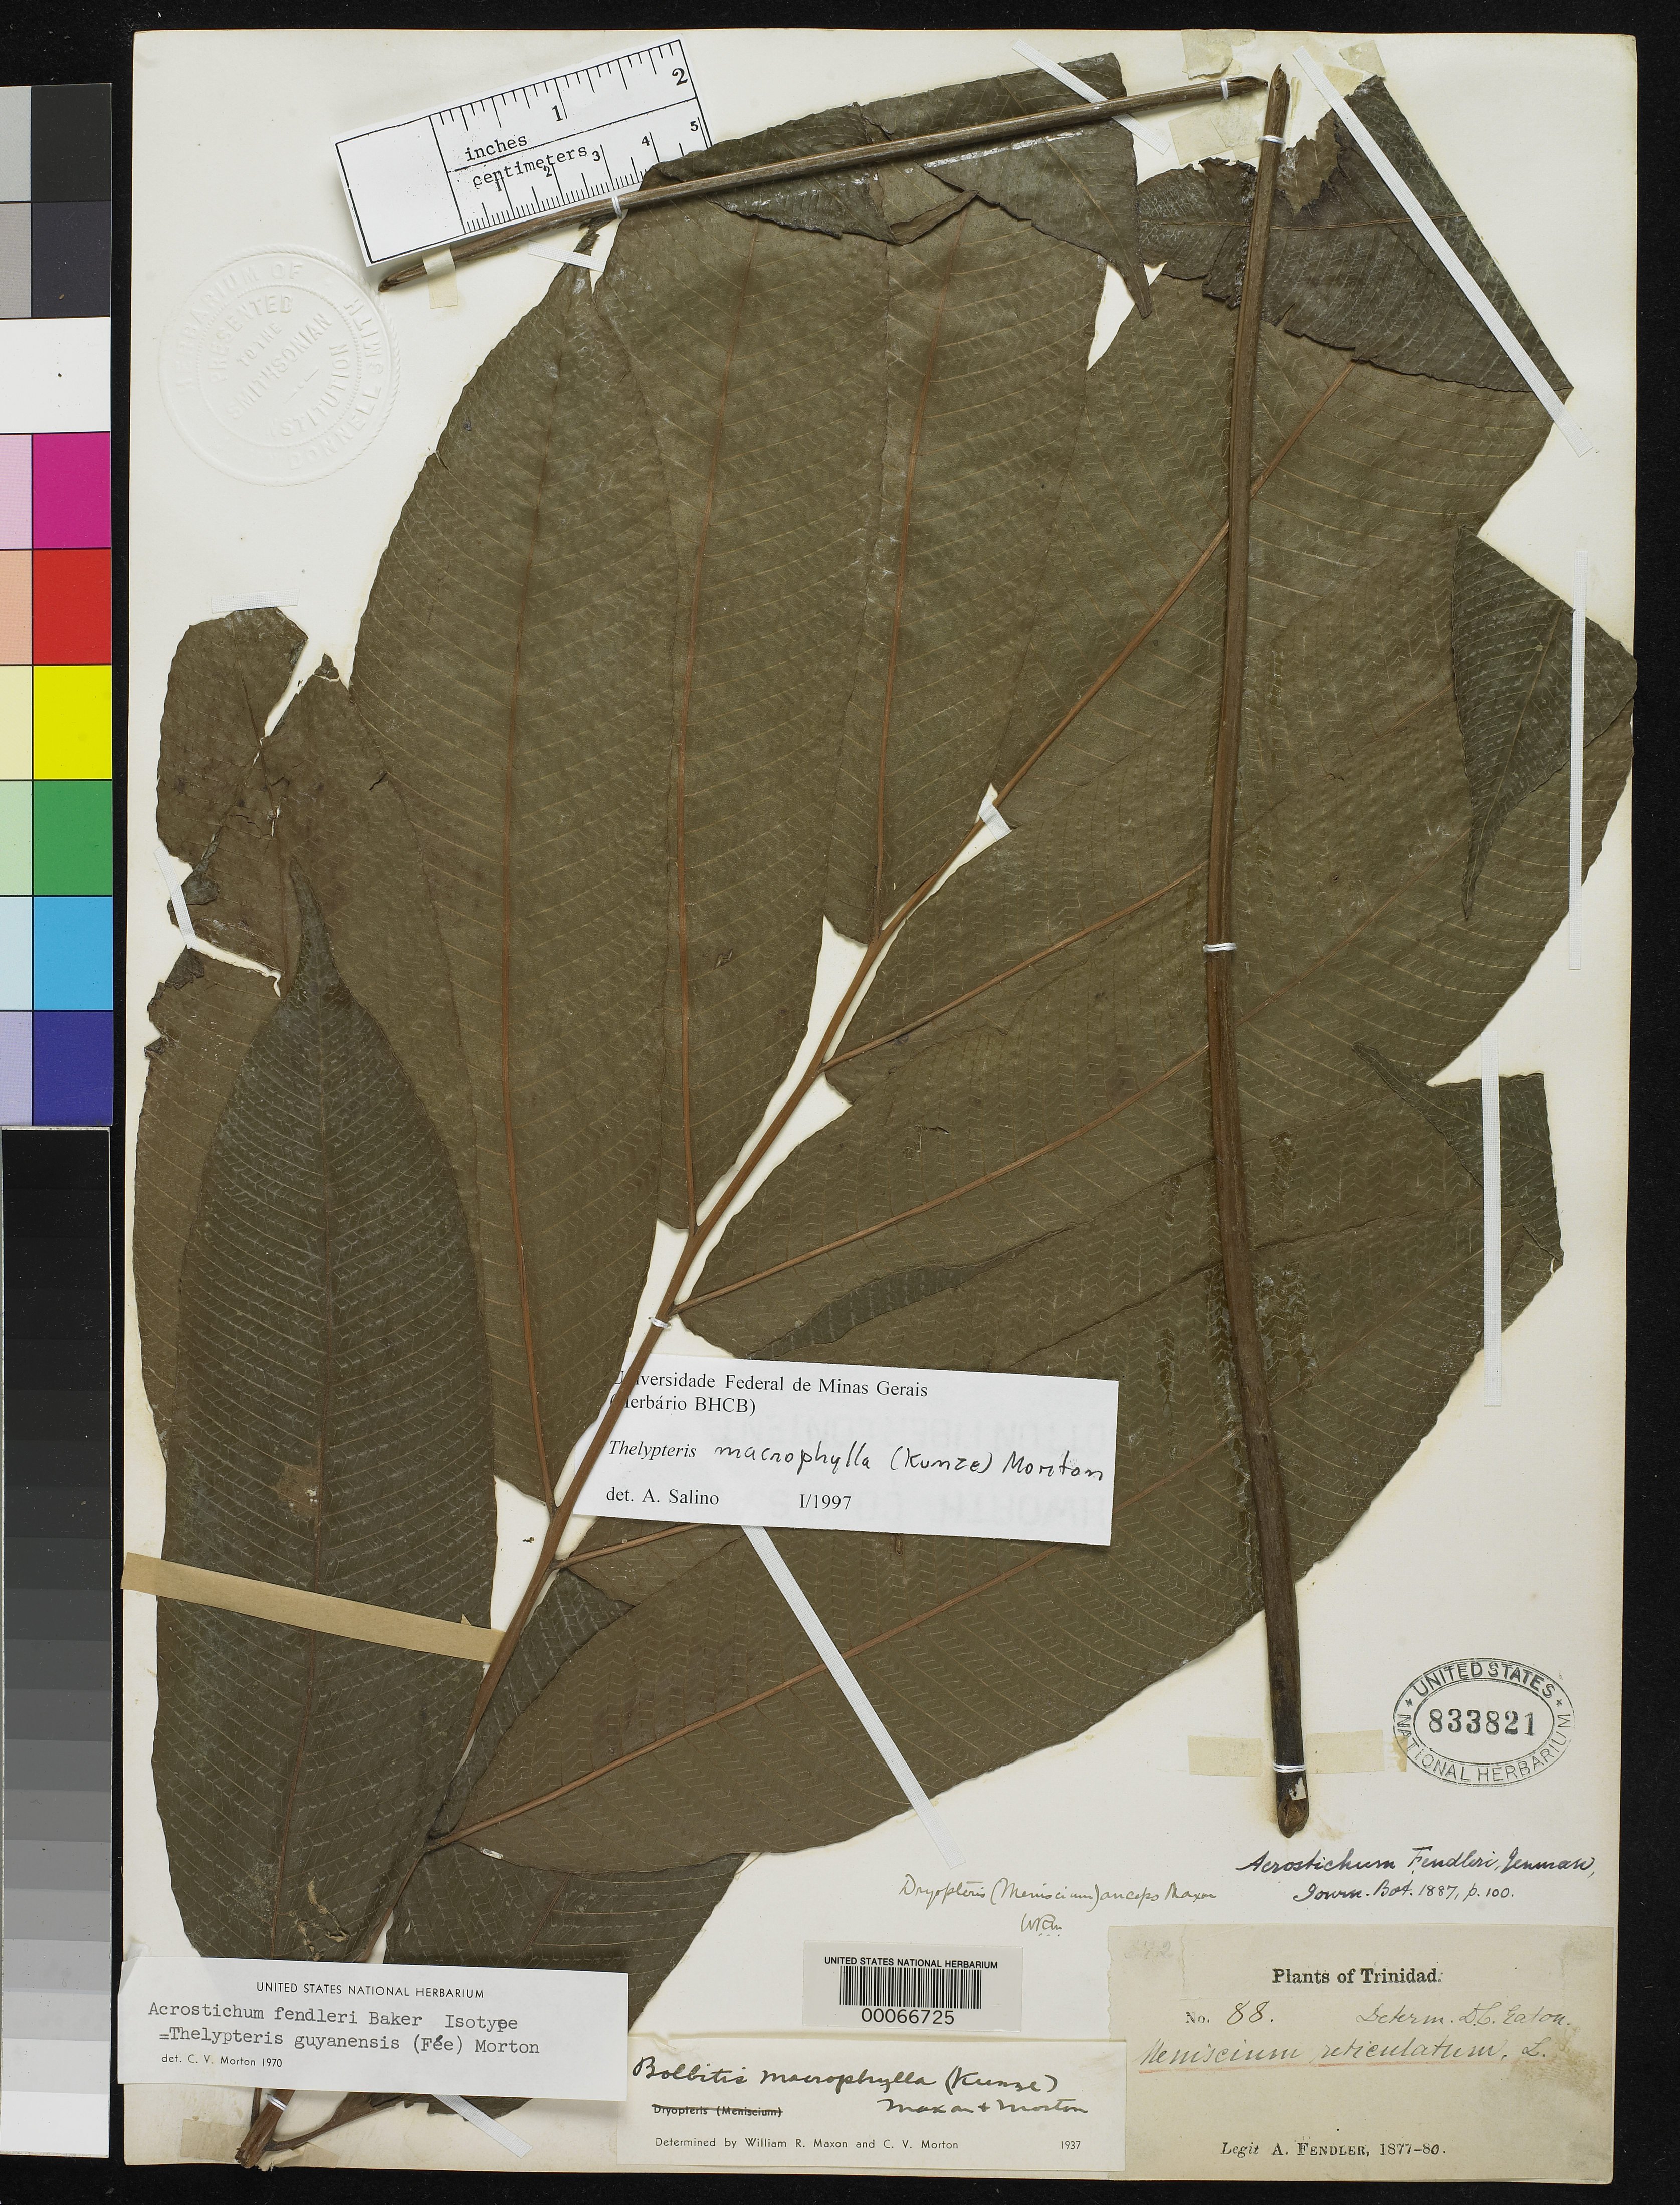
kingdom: Plantae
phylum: Tracheophyta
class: Polypodiopsida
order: Polypodiales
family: Pteridaceae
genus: Acrostichum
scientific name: Acrostichum fendleri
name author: Baker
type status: Isotype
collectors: A. Fendler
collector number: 88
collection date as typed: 1879 to -- --- 1880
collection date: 1879/1880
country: Trinidad and Tobago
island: Trinidad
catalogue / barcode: US 833821